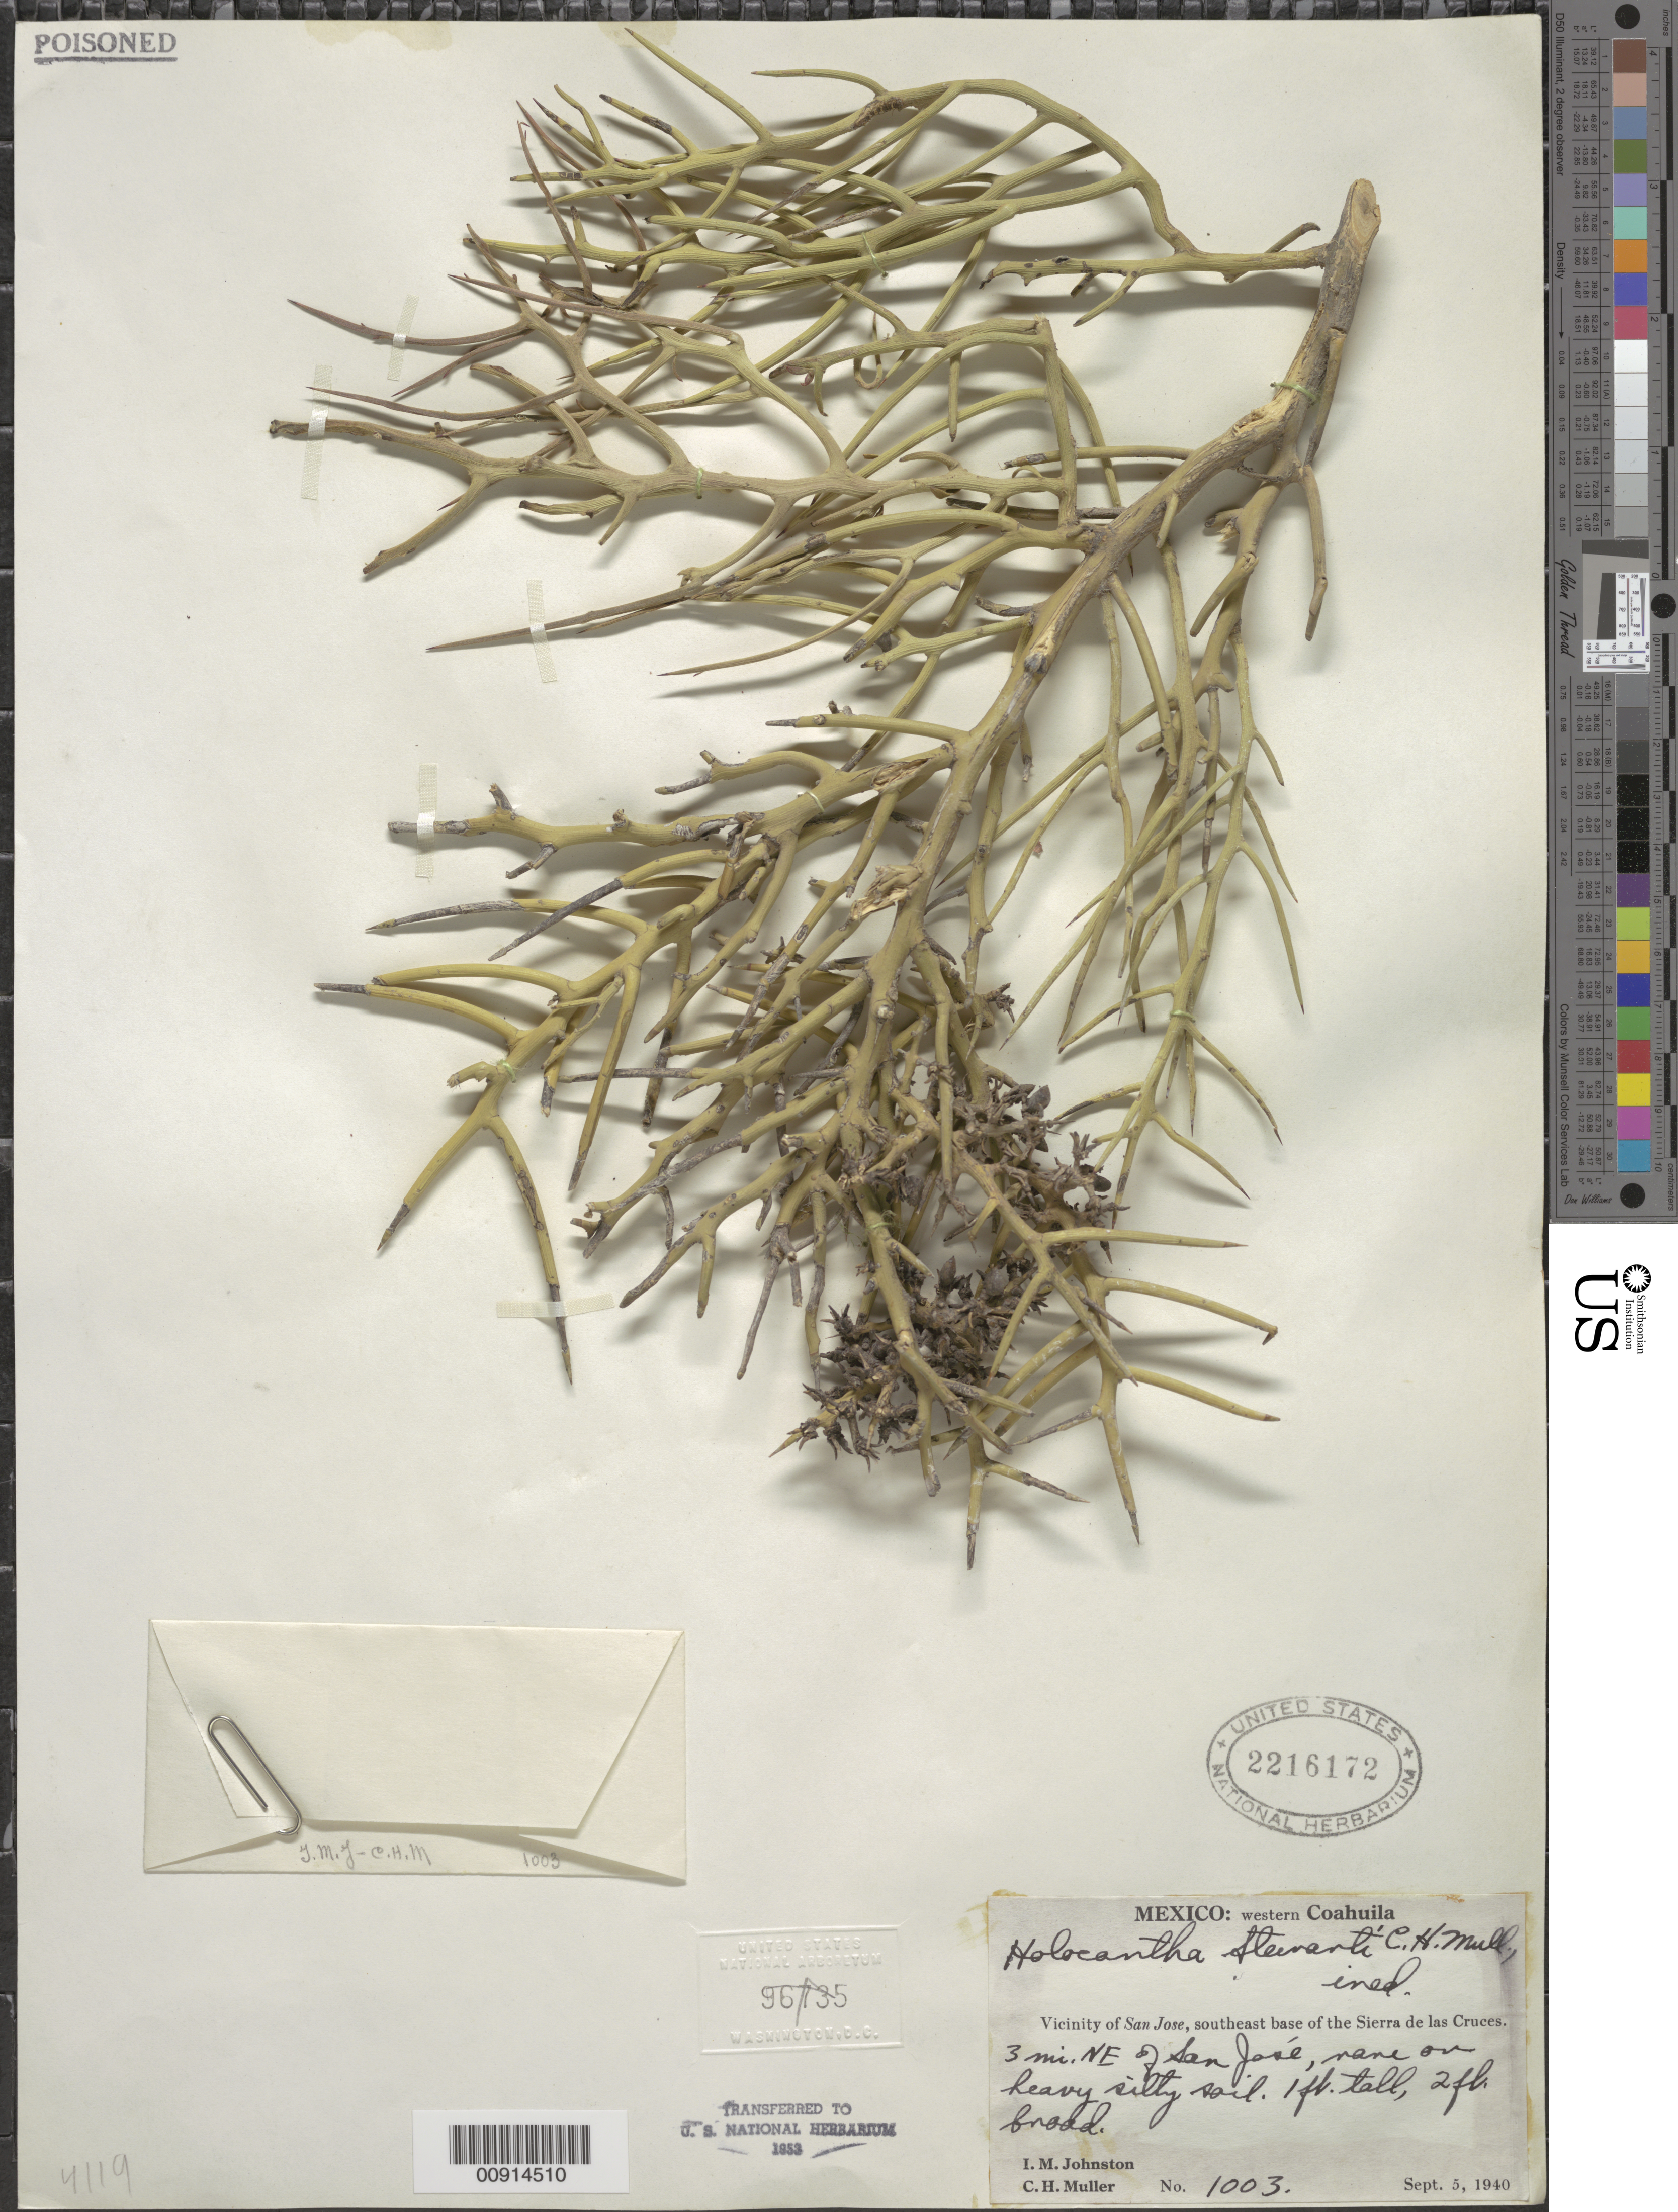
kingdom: Plantae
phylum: Tracheophyta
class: Magnoliopsida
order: Sapindales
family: Simaroubaceae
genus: Castela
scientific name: Castela stewartii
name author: (C.H. Müll.) Moran & Felger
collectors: I.M. Johnston & C. H. Muller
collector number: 1003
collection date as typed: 05 Sep 1940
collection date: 1940-09-05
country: Mexico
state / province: Coahuila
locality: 3 mi. NE of San José. Vicinity of San José, southeast base of the Sierra de las Cruces. Western Coahuila.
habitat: On heavy silty soil.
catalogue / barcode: US 2216172